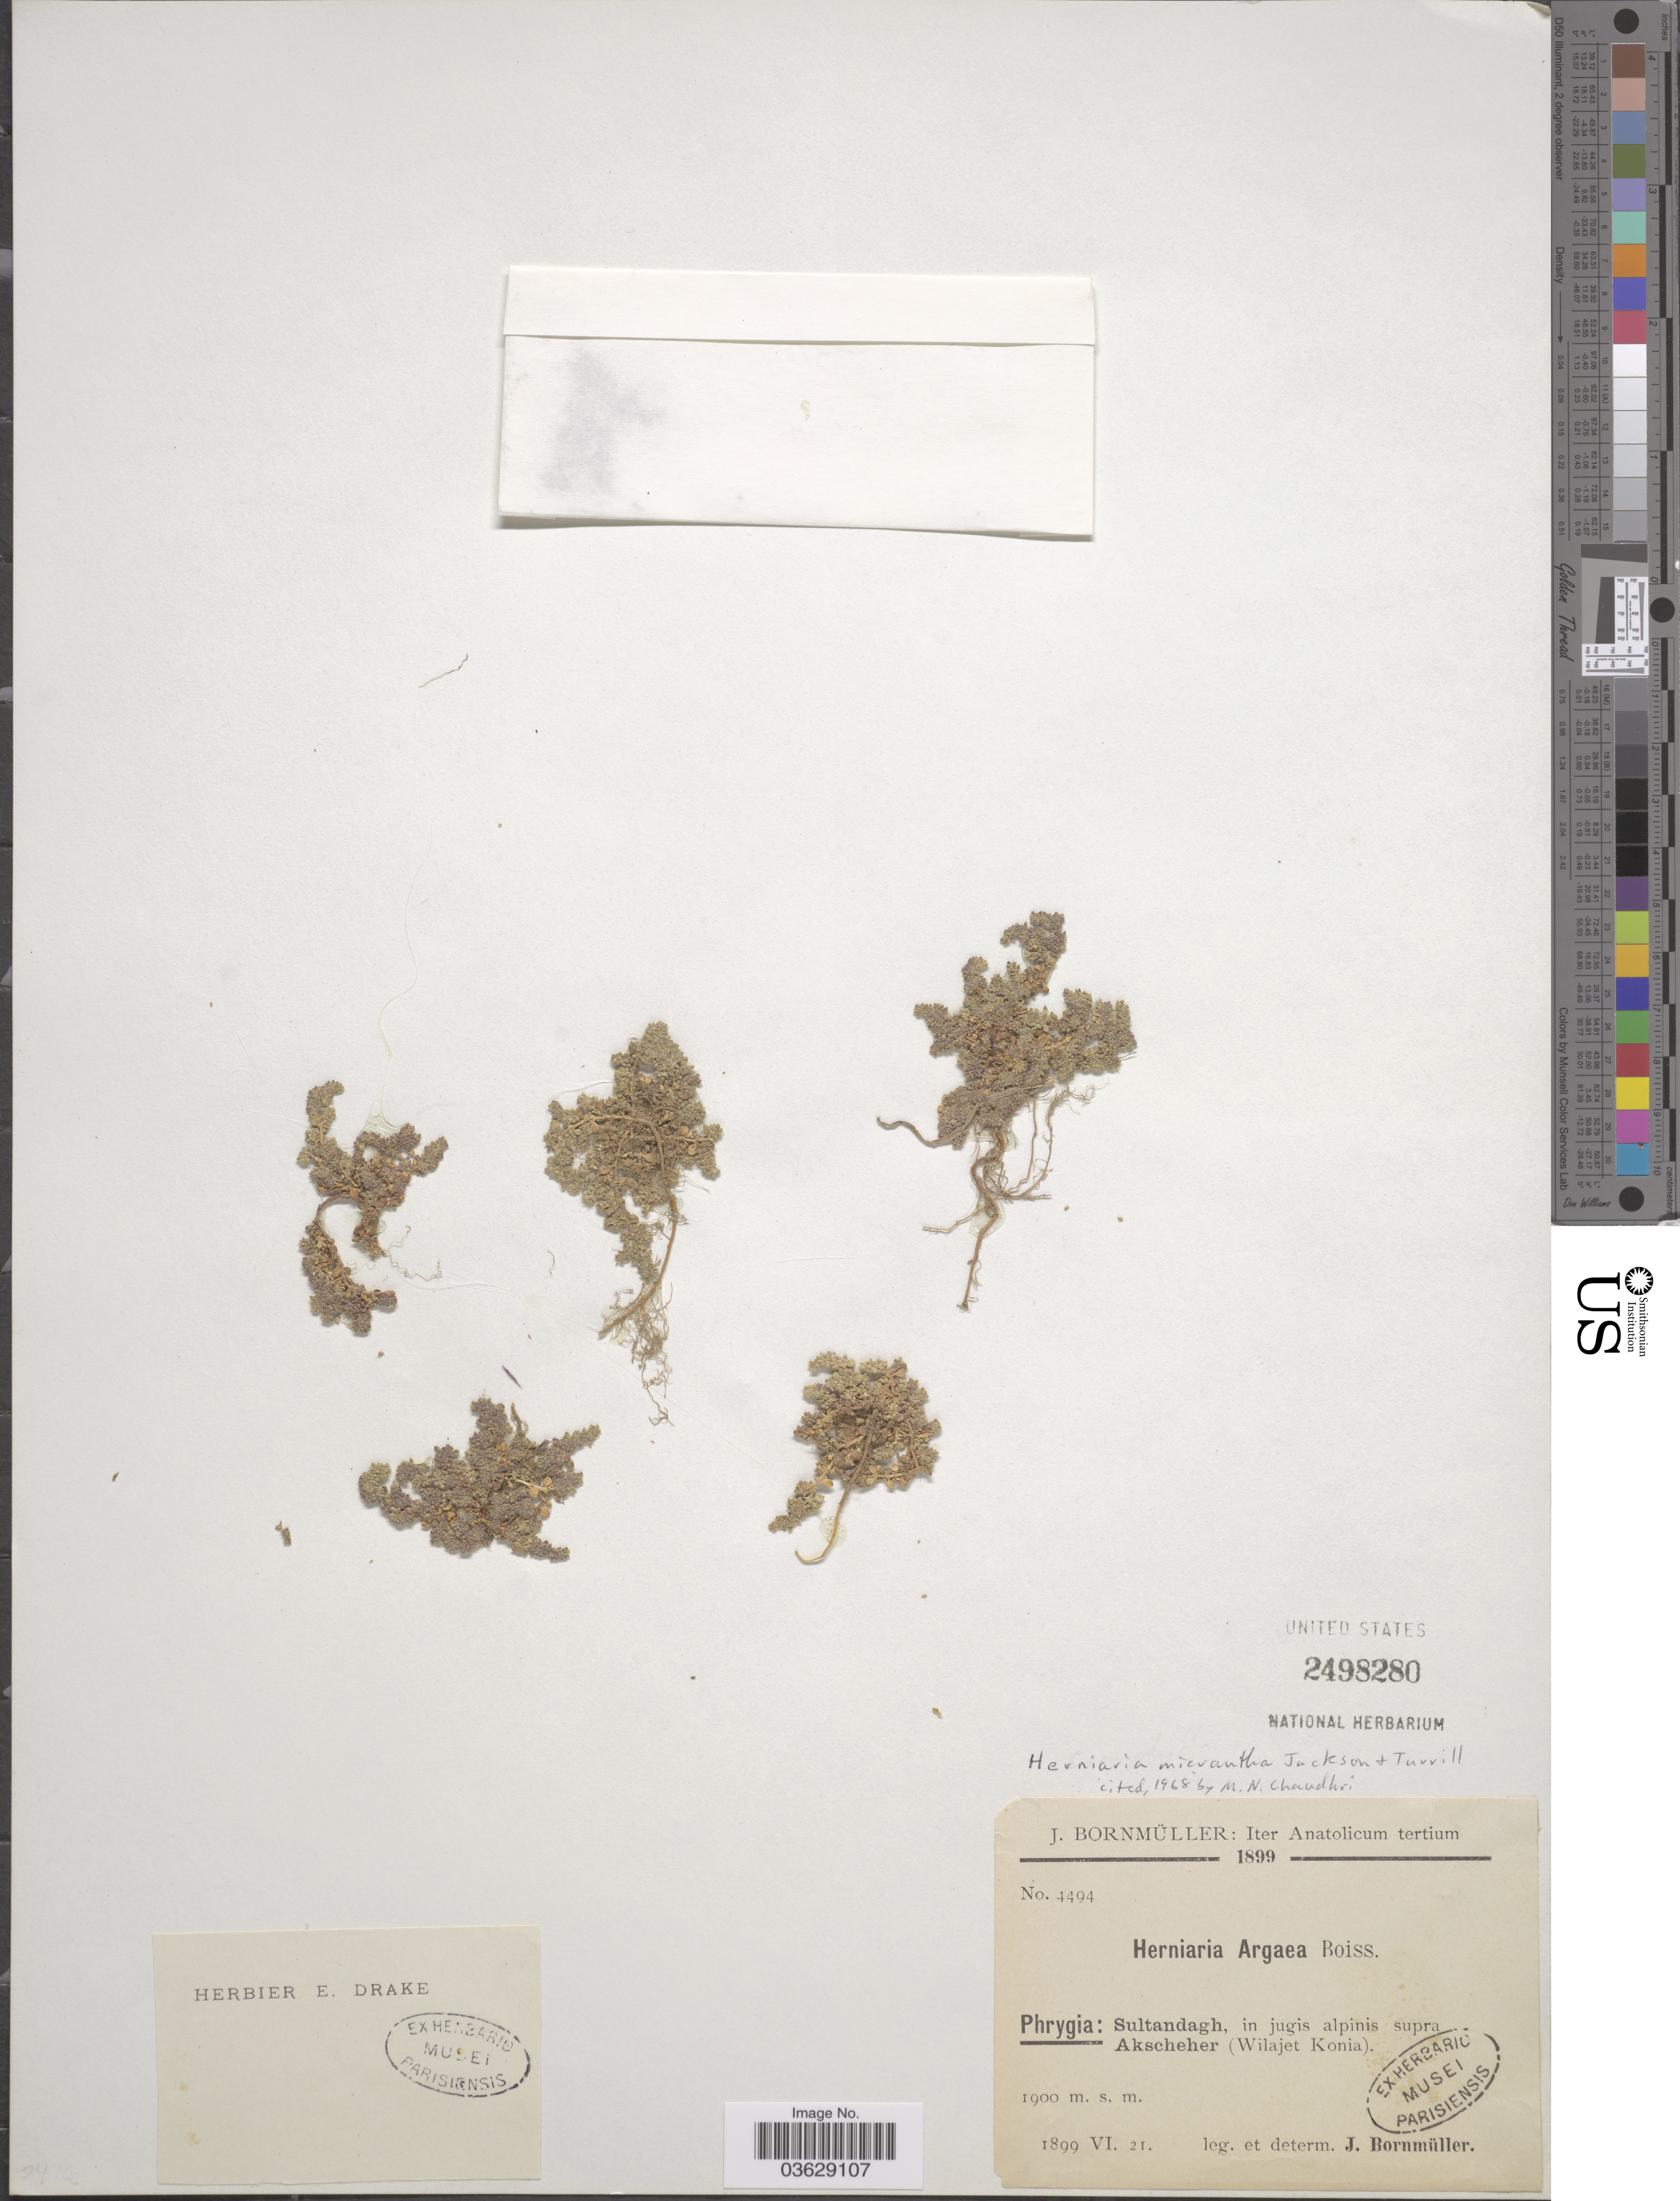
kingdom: Plantae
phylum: Tracheophyta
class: Magnoliopsida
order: Caryophyllales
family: Caryophyllaceae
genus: Herniaria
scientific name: Herniaria micrantha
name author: A.K. Jacks. & Turrill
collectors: J. Bornmüller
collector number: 4494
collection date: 1899-06-21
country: Turkey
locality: Iter Anatolicum tertium. Phrygia: Sultandagh, in jugis alpinis supra Akscheher (Wilajet Konia).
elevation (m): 1900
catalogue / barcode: US 2498280